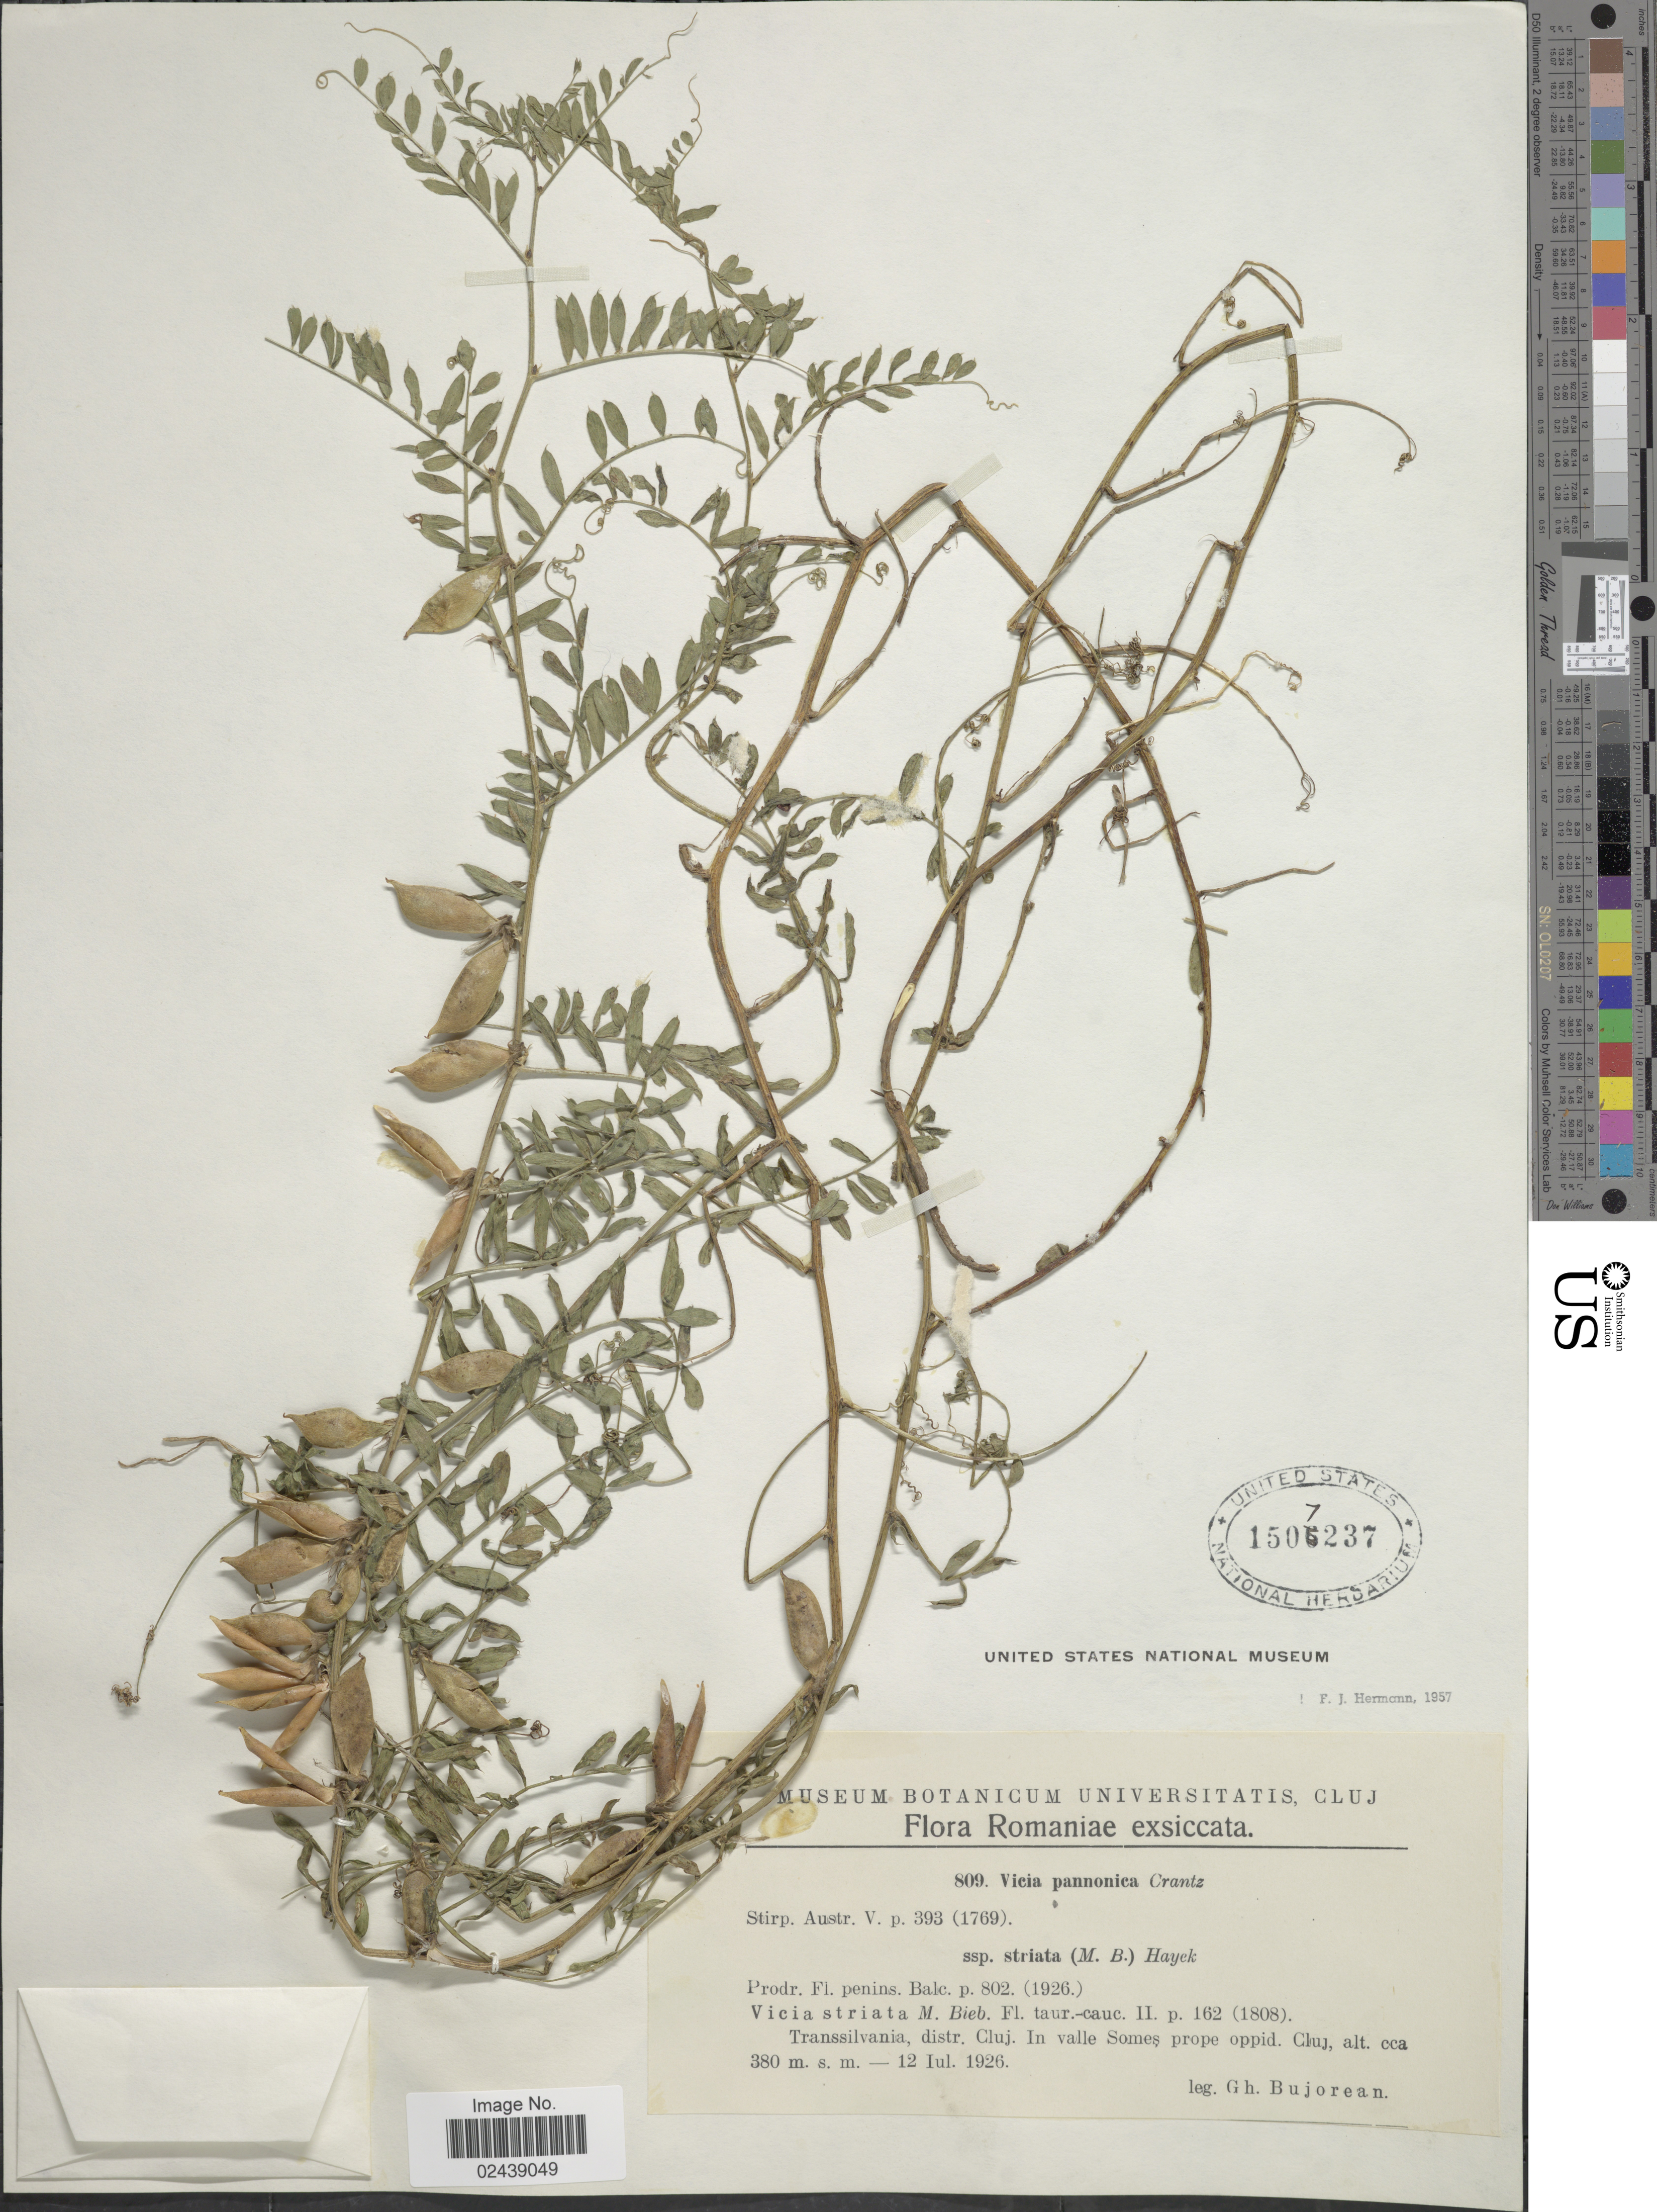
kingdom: Plantae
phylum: Tracheophyta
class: Magnoliopsida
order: Fabales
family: Fabaceae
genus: Vicia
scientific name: Vicia pannonica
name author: Crantz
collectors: G. Bujorean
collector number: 809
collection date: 1926-07-12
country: Romania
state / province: Cluj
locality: Transsilvania, in valle Somes prope oppid. Cluj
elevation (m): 380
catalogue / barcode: US 1507237